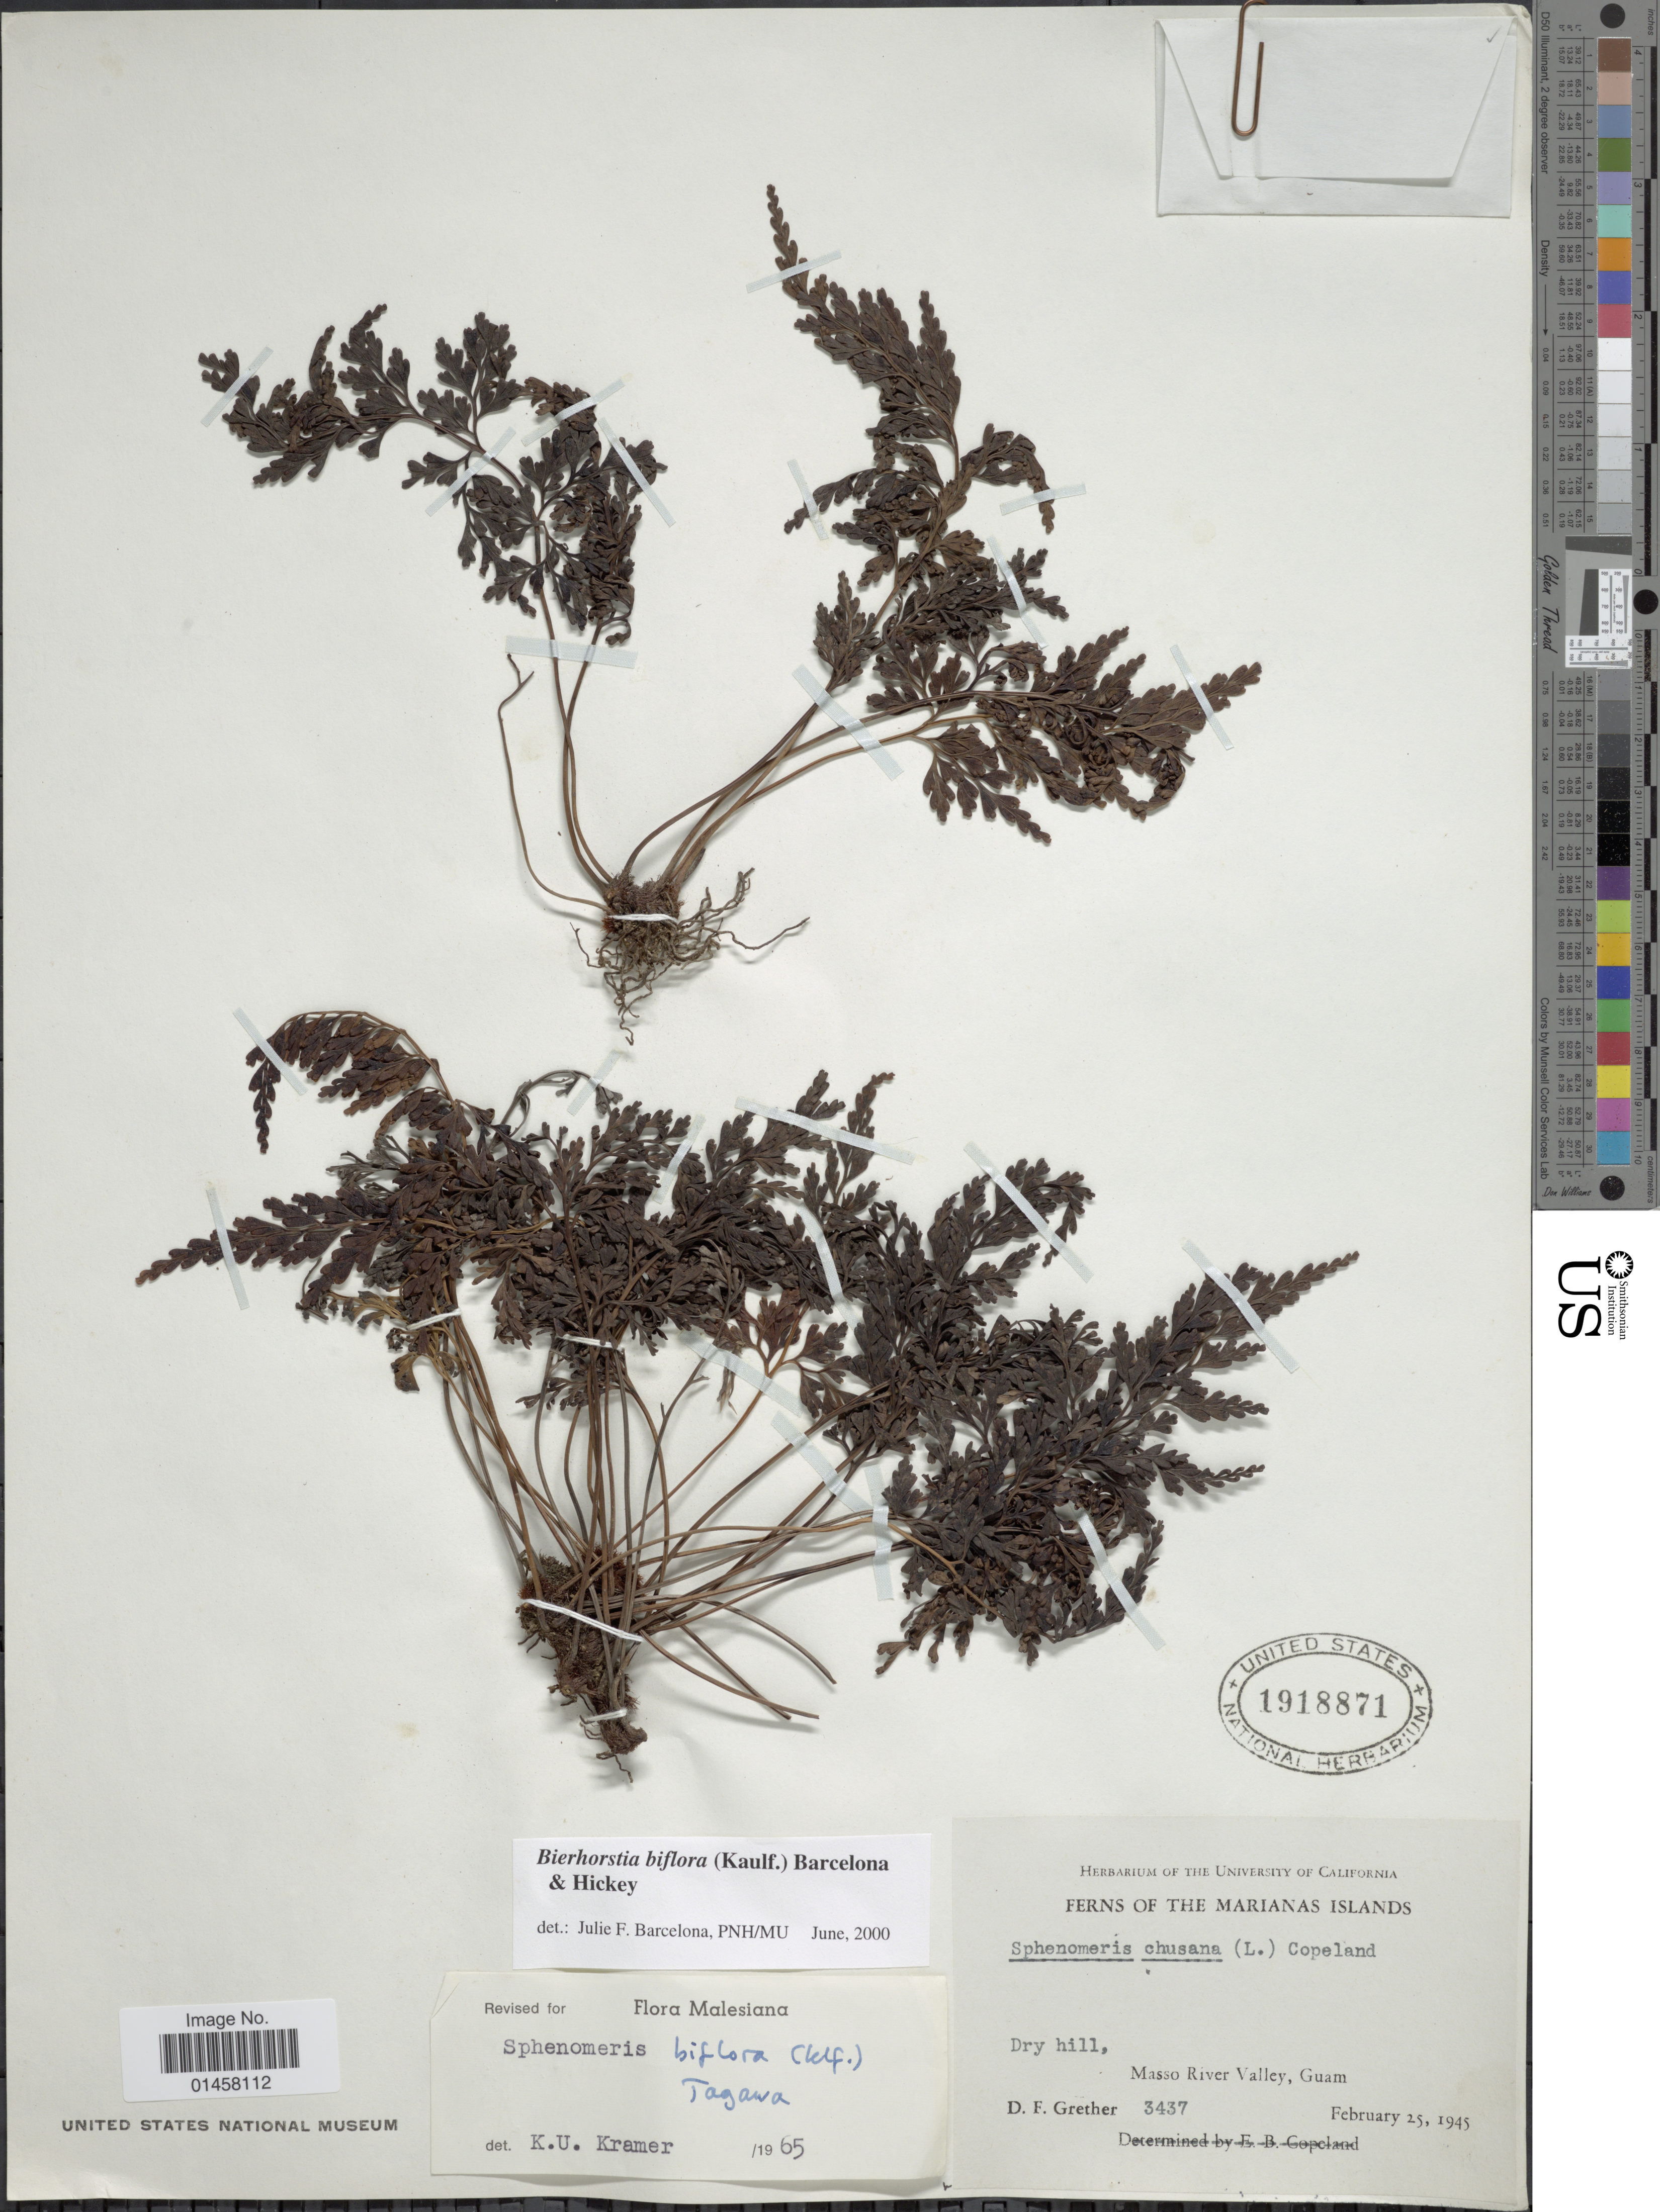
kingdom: Plantae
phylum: Tracheophyta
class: Polypodiopsida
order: Polypodiales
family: Lindsaeaceae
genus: Sphenomeris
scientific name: Sphenomeris biflora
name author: (Kaulf.) Mett.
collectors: D. F. Grether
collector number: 3437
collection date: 1945-02-25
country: Guam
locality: Dry hill, Masso River valley, Guam, Marianas Islands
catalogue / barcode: US 1918871